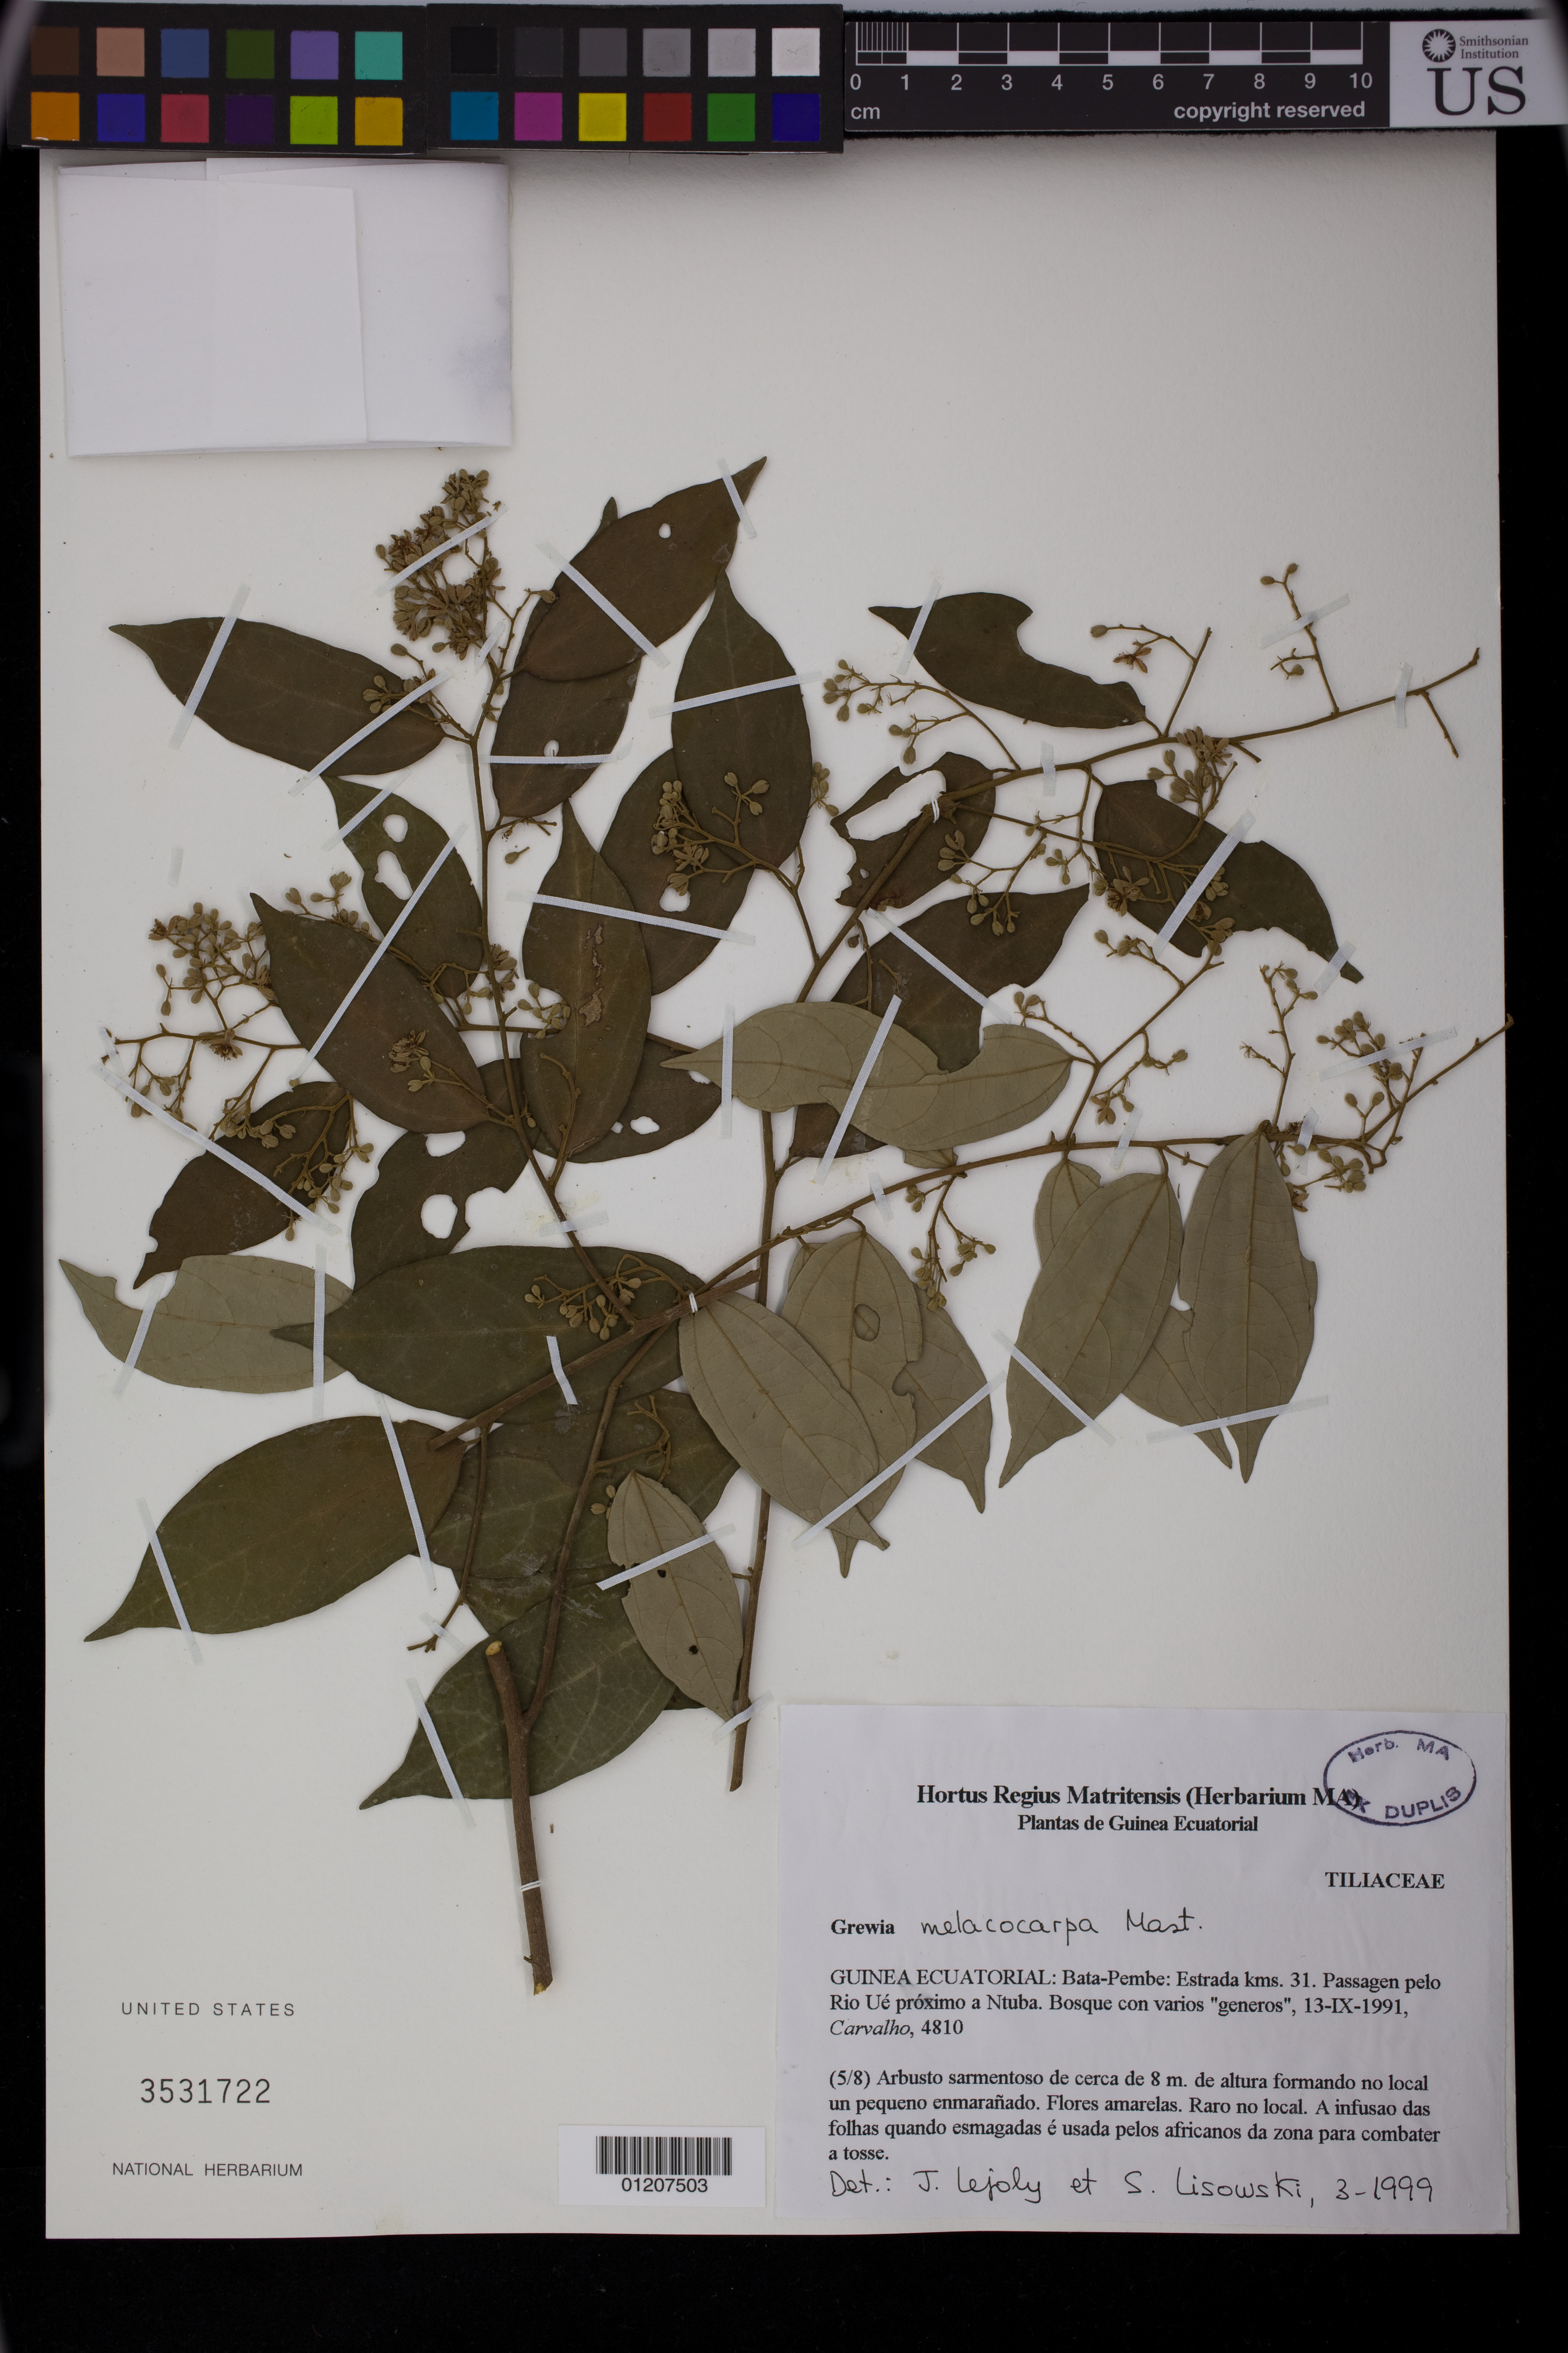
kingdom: Plantae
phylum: Tracheophyta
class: Magnoliopsida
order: Malvales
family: Malvaceae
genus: Microcos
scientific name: Microcos malacocarpa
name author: (Mast.) Burret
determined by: Dorr, L. J., (BOT), Smithsonian Institution - National Museum of Natural History (UNITED STATES)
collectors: M. F. Carvalho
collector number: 4810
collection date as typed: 13 Sep 1991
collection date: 1991-09-13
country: Equatorial Guinea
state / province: Litoral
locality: Bata-Pembe: Estrada kms. 31. Passagen pelo Rio Ué próximo a Ntuba.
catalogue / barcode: US 3531722